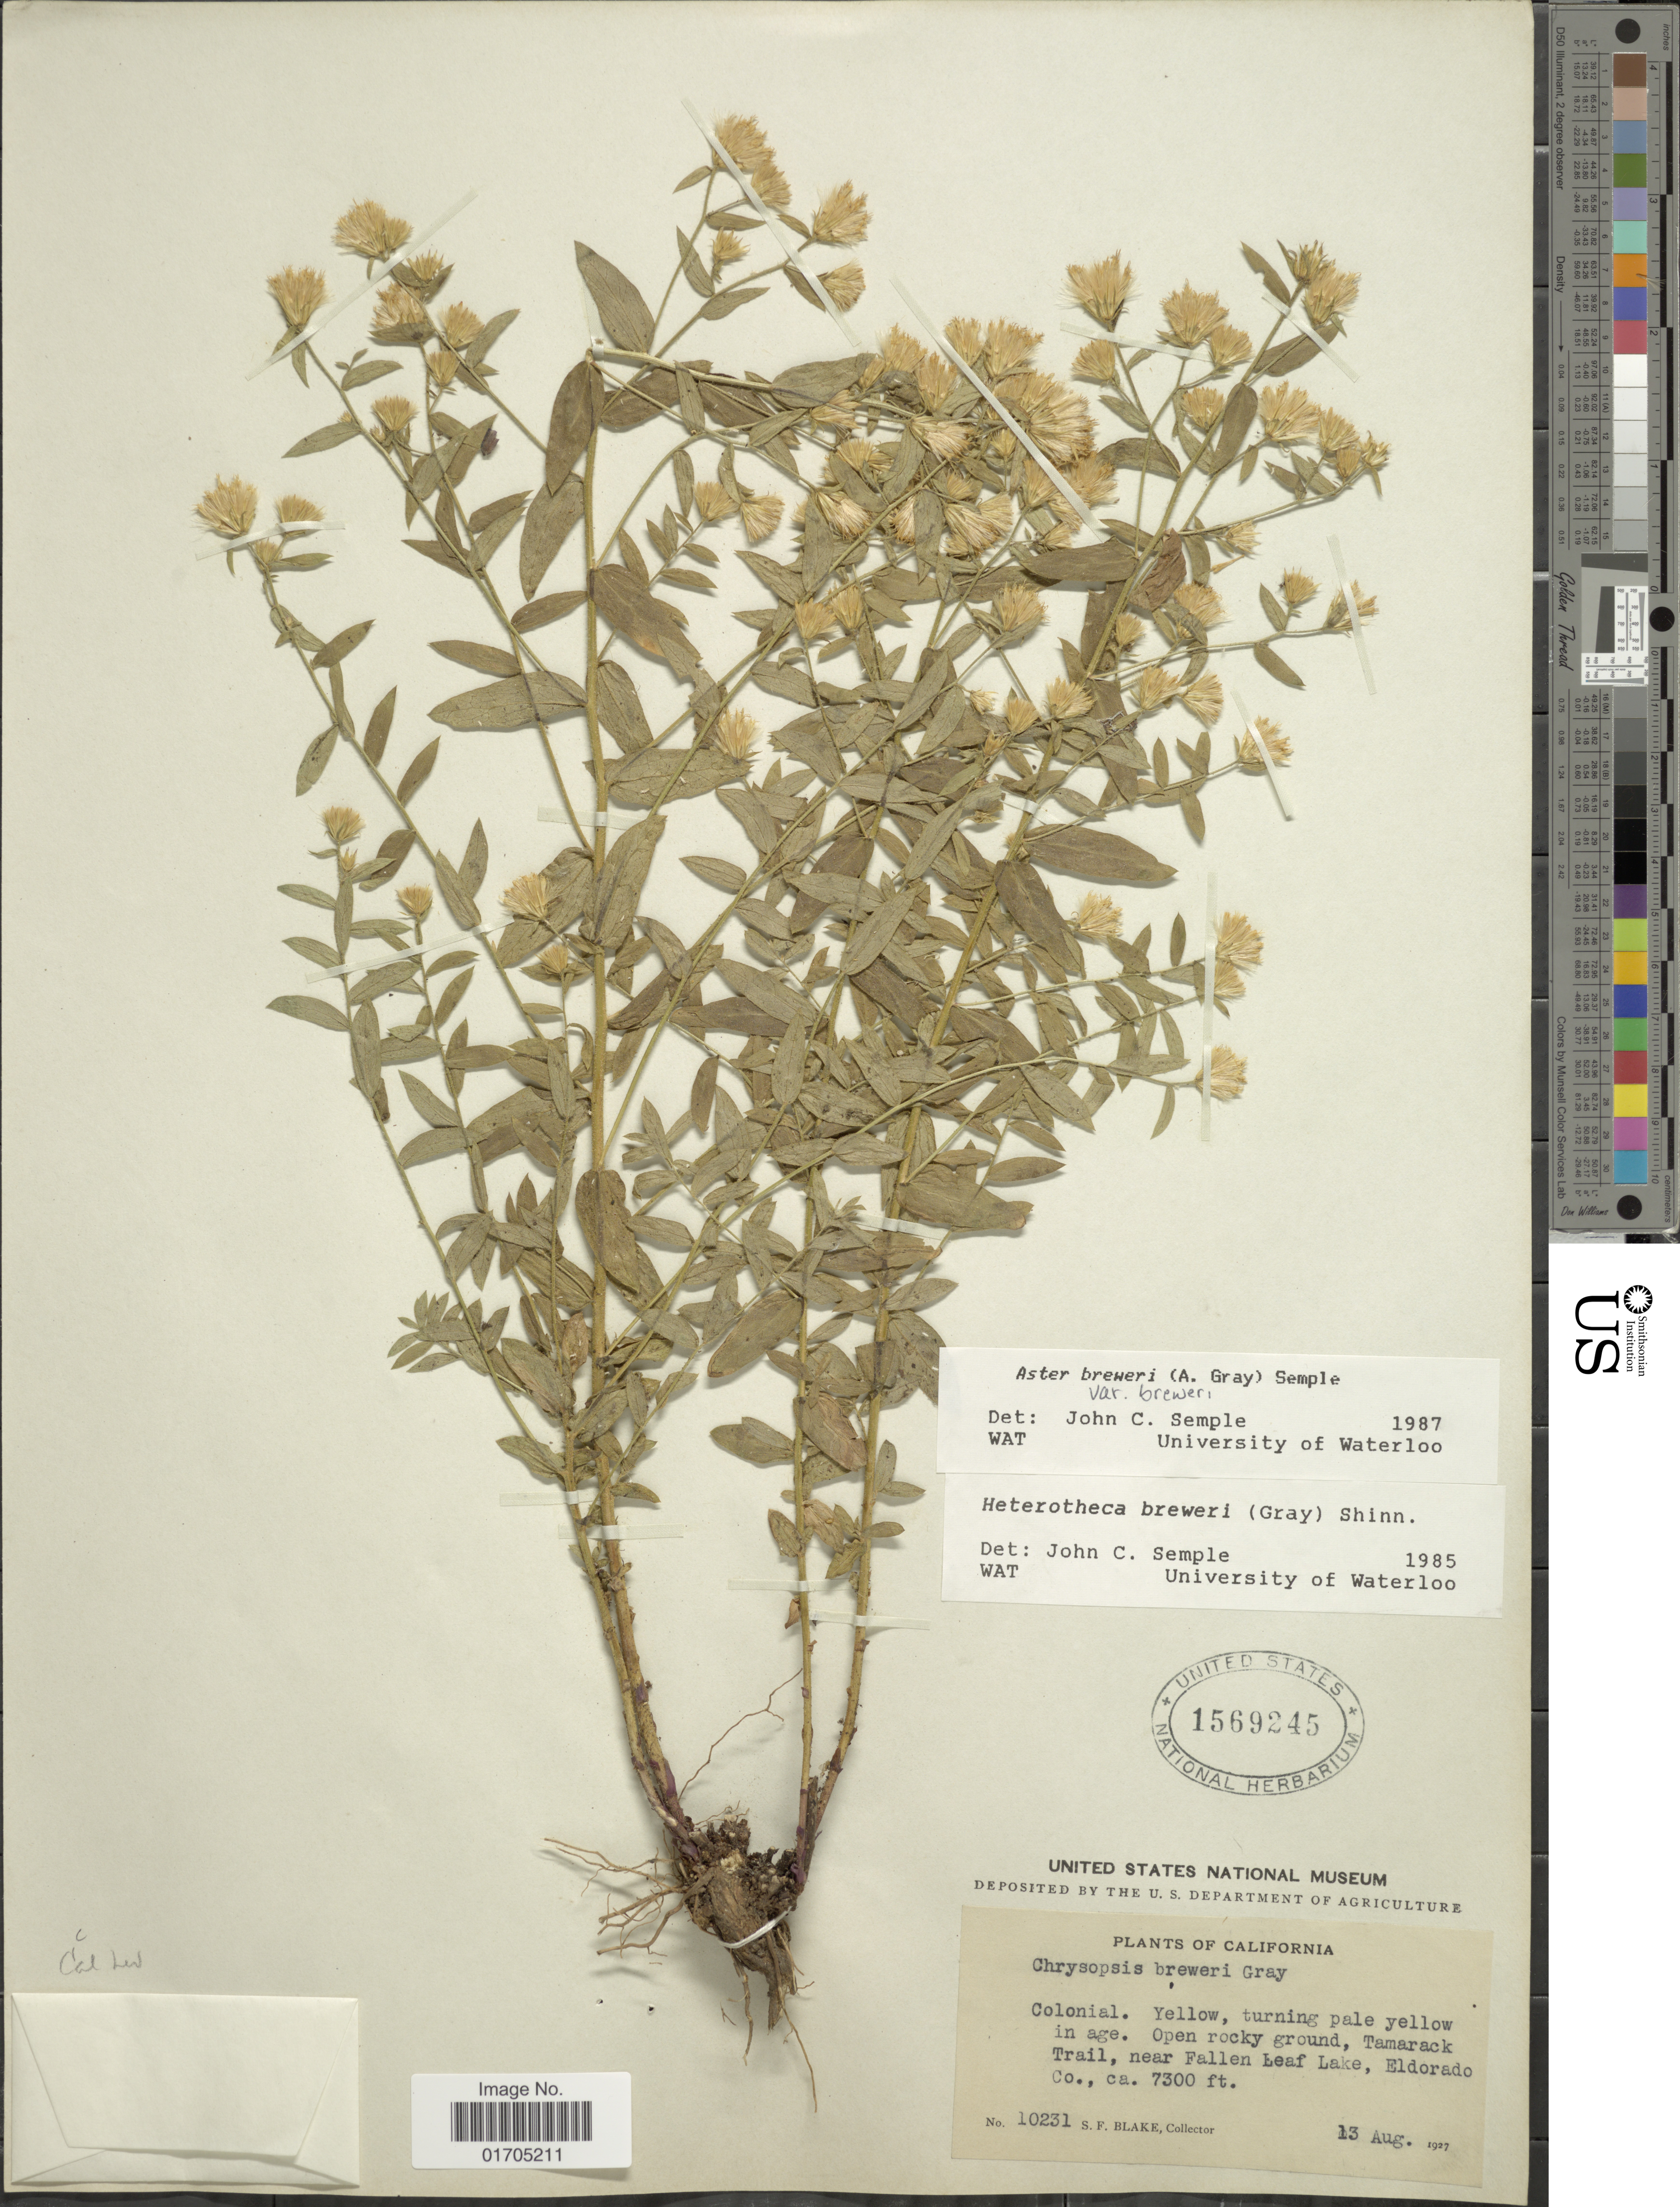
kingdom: Plantae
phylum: Tracheophyta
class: Magnoliopsida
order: Asterales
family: Asteraceae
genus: Eucephalus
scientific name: Eucephalus breweri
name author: (A. Gray) G.L. Nesom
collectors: S. Blake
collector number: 10231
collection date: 1927-08-13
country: United States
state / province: California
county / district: El Dorado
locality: Open rocky ground, Tamarack Trail, near Fallen Beaf Lake, Eldorado Co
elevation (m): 2225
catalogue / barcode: US 1569245